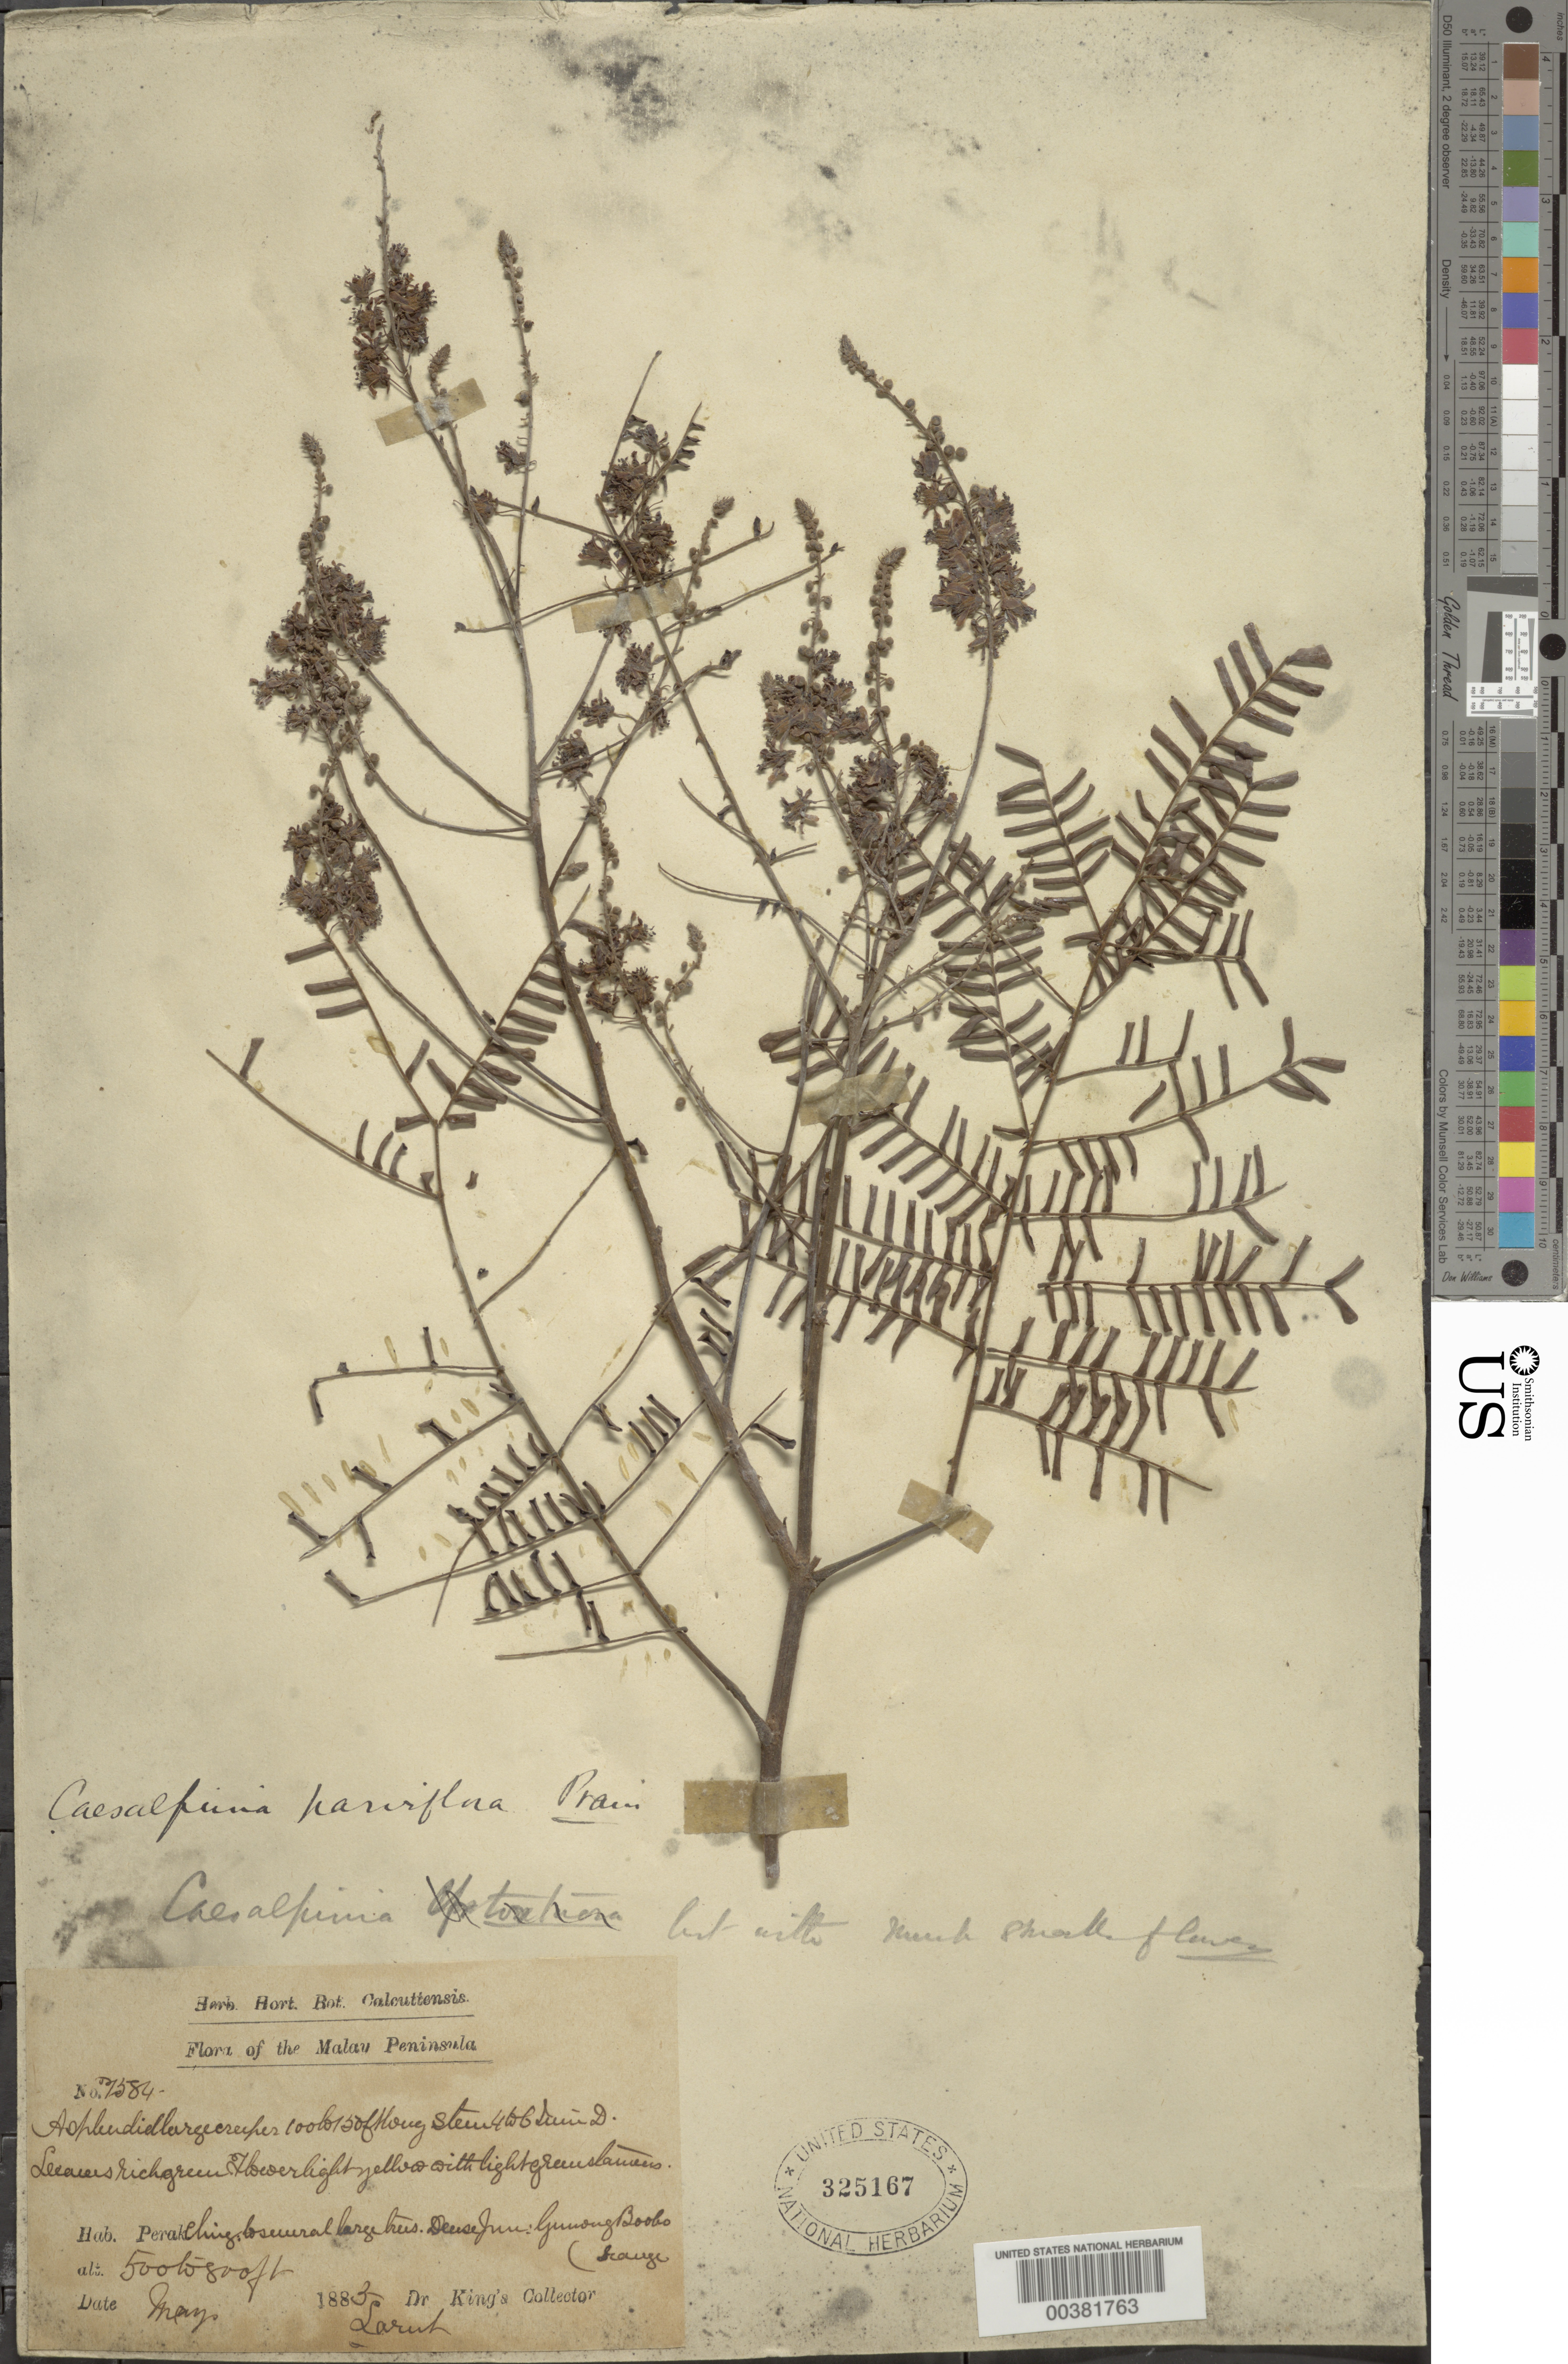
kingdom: Plantae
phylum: Tracheophyta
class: Magnoliopsida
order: Fabales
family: Fabaceae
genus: Biancaea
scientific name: Biancaea parviflora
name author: (Prain) Mayta & Molinari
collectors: Dr. King's collector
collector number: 7584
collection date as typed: May 1883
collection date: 1883-05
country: Malaysia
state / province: Perak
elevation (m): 152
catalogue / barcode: US 325167